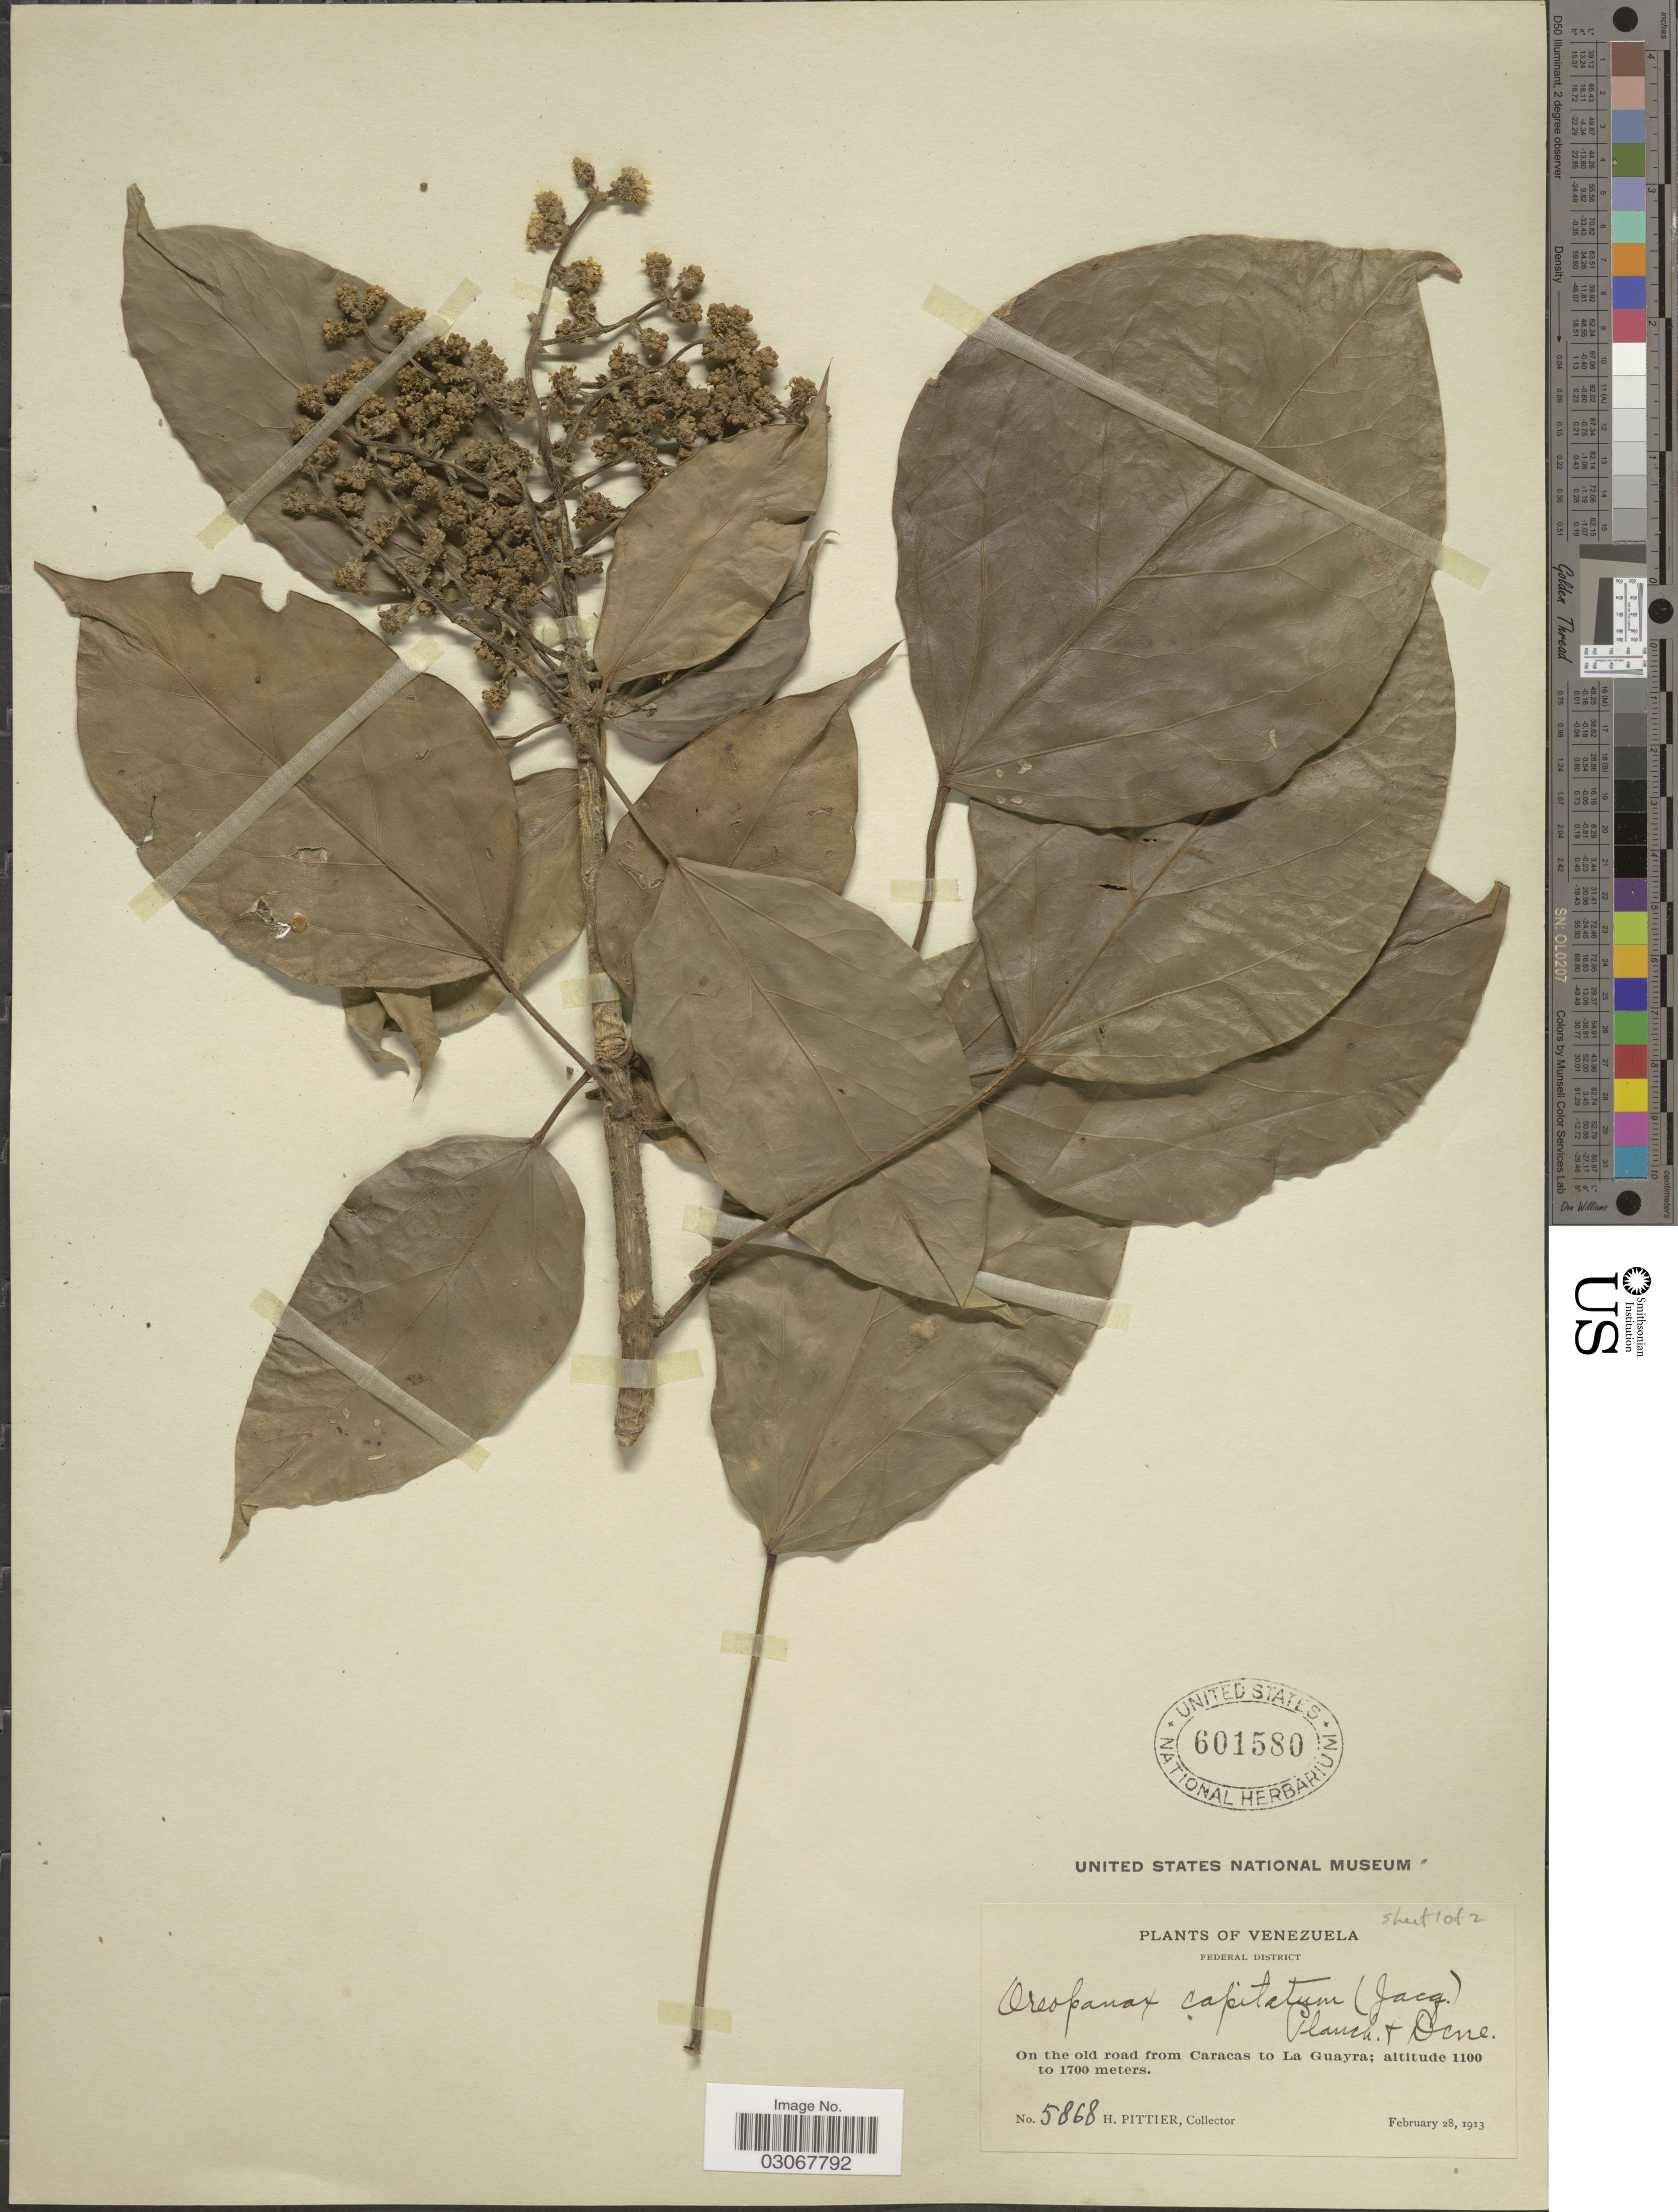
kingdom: Plantae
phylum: Tracheophyta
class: Magnoliopsida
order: Apiales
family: Araliaceae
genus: Oreopanax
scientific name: Oreopanax capitatus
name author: (Jacq.) Decne. & Planch.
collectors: H. F. Pittier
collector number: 5868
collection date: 1913-02-28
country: Venezuela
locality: Federal District. On the old road from Caracas to La Guayra.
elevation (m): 1100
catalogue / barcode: US 601580